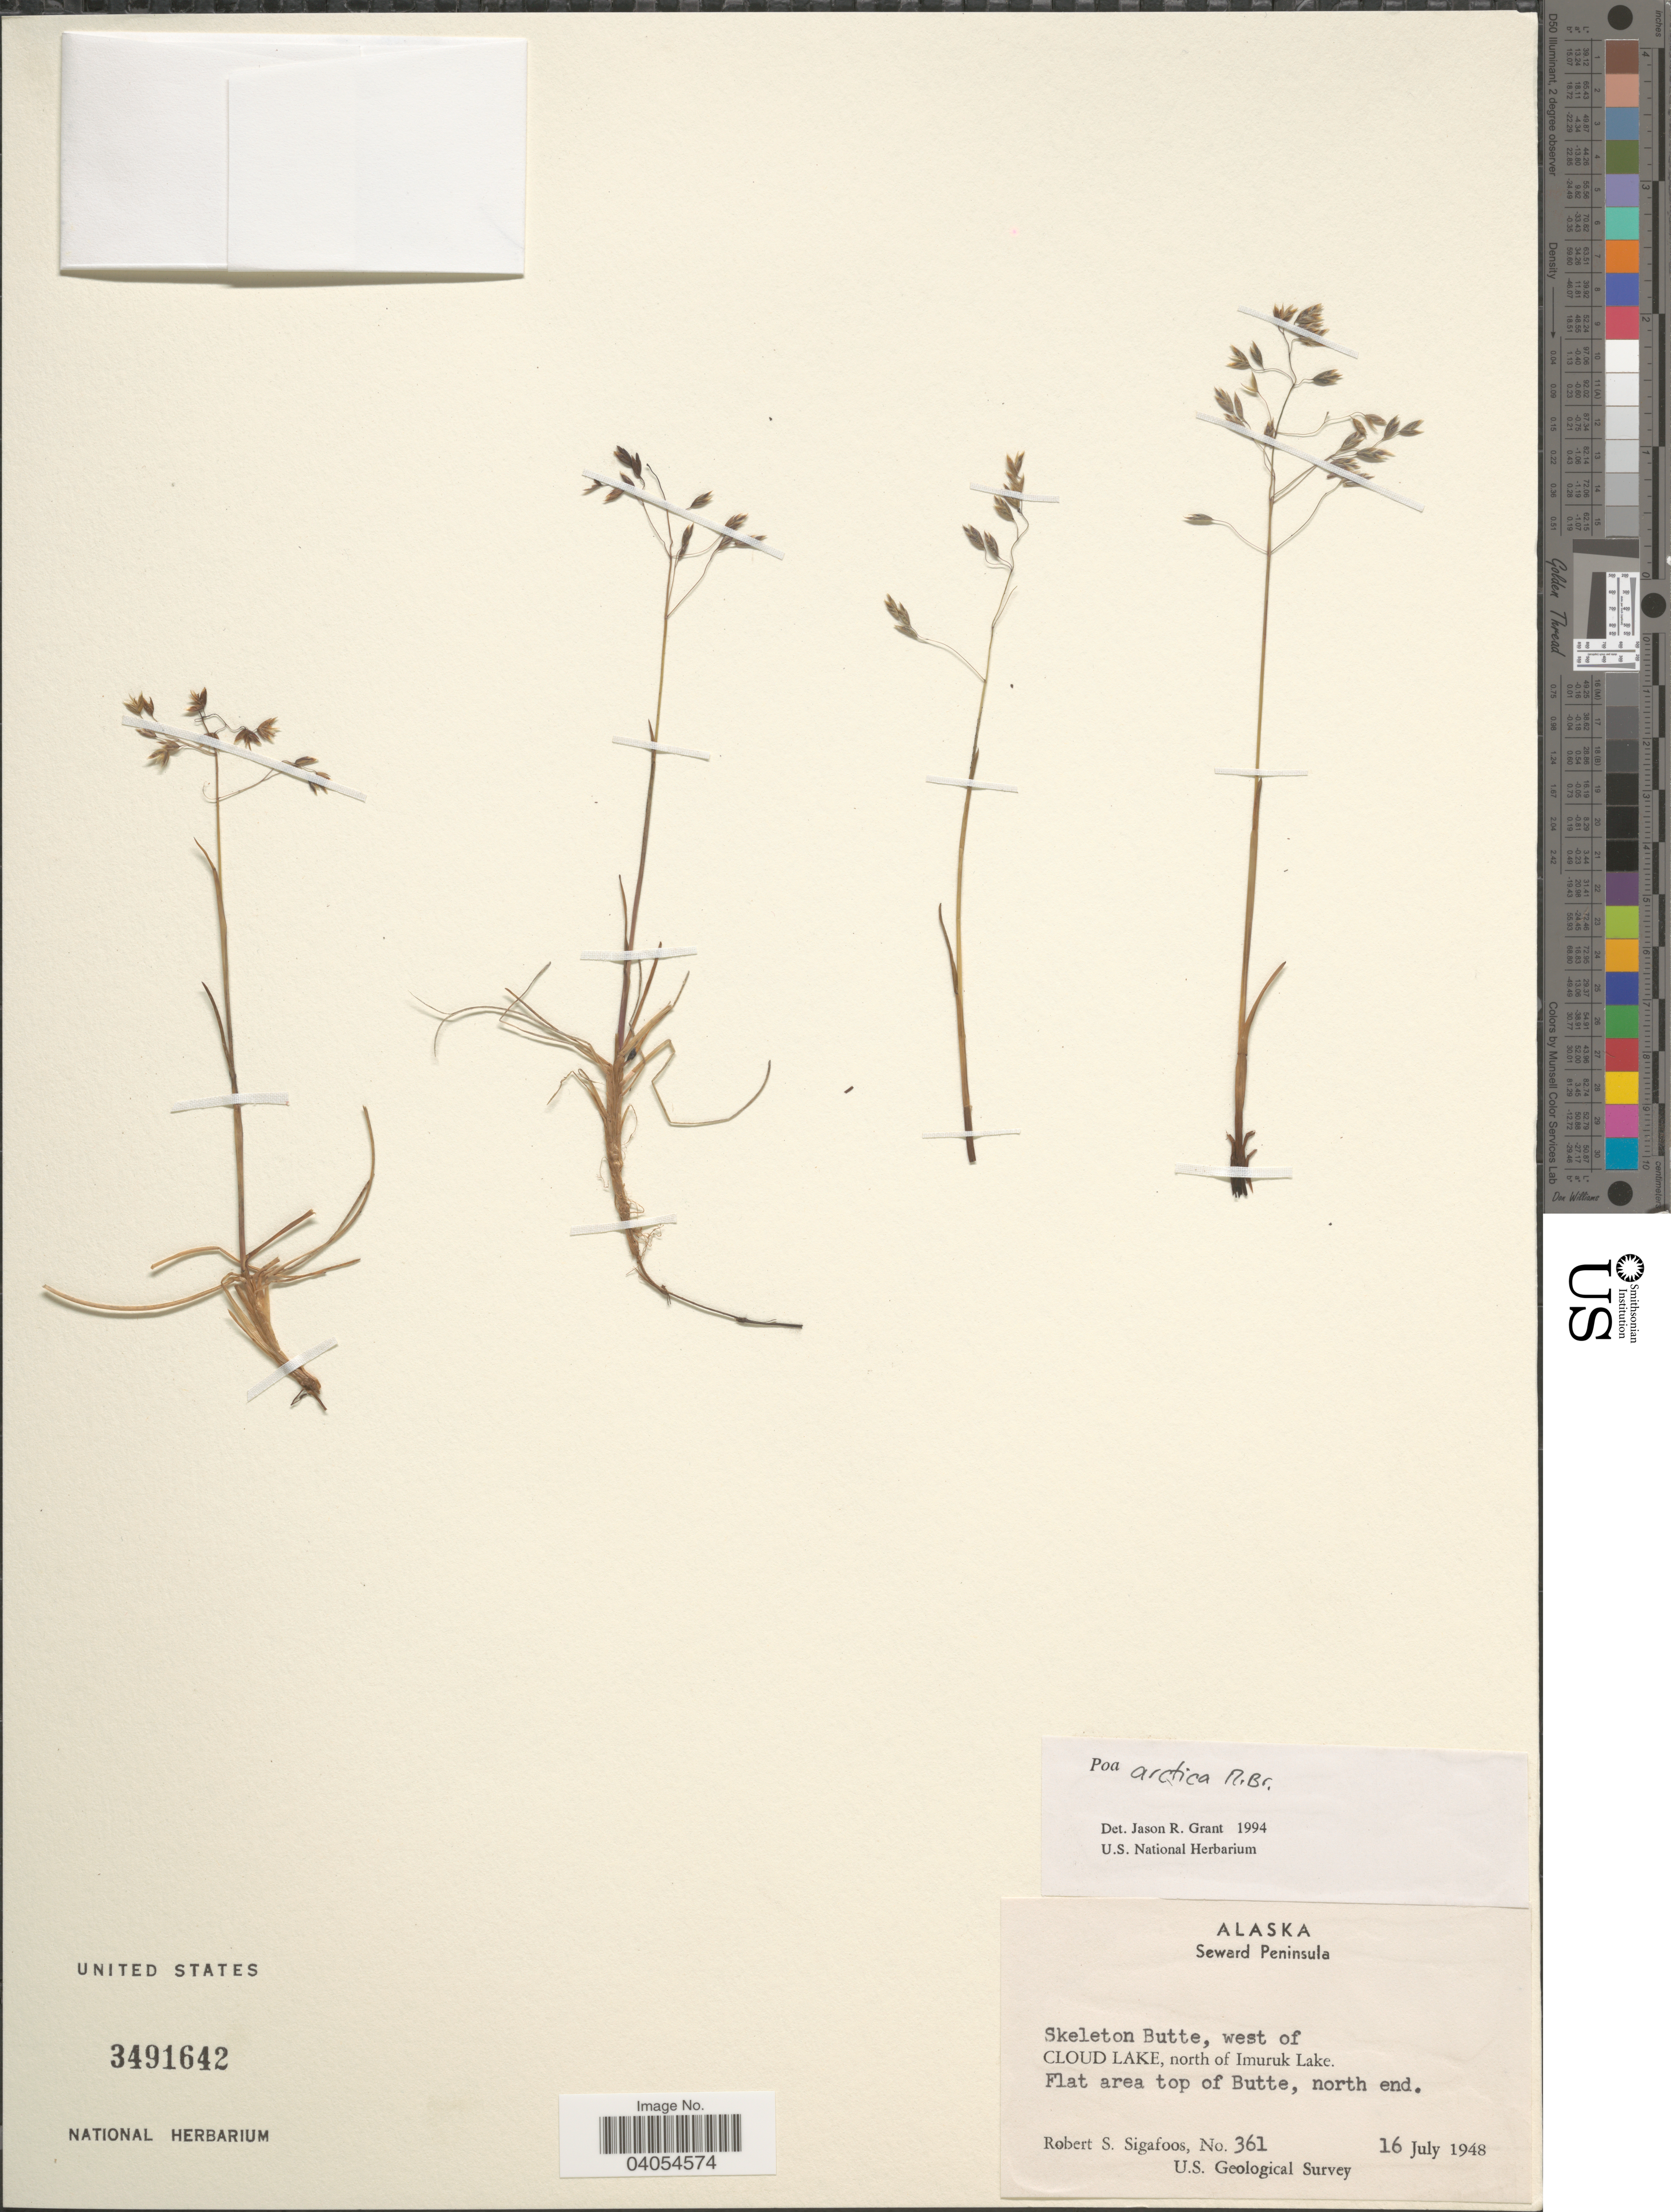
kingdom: Plantae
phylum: Tracheophyta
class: Liliopsida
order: Poales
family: Poaceae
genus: Poa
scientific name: Poa arctica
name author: R. Br.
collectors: R. Sigafoos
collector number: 361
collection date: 1948-07-16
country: United States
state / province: Alaska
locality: Seward Peninsula. Skeleton Butte, west of Cloud Lake, north of Imuruk Lake. Flat area top of Butte, north end.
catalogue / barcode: US 3491642